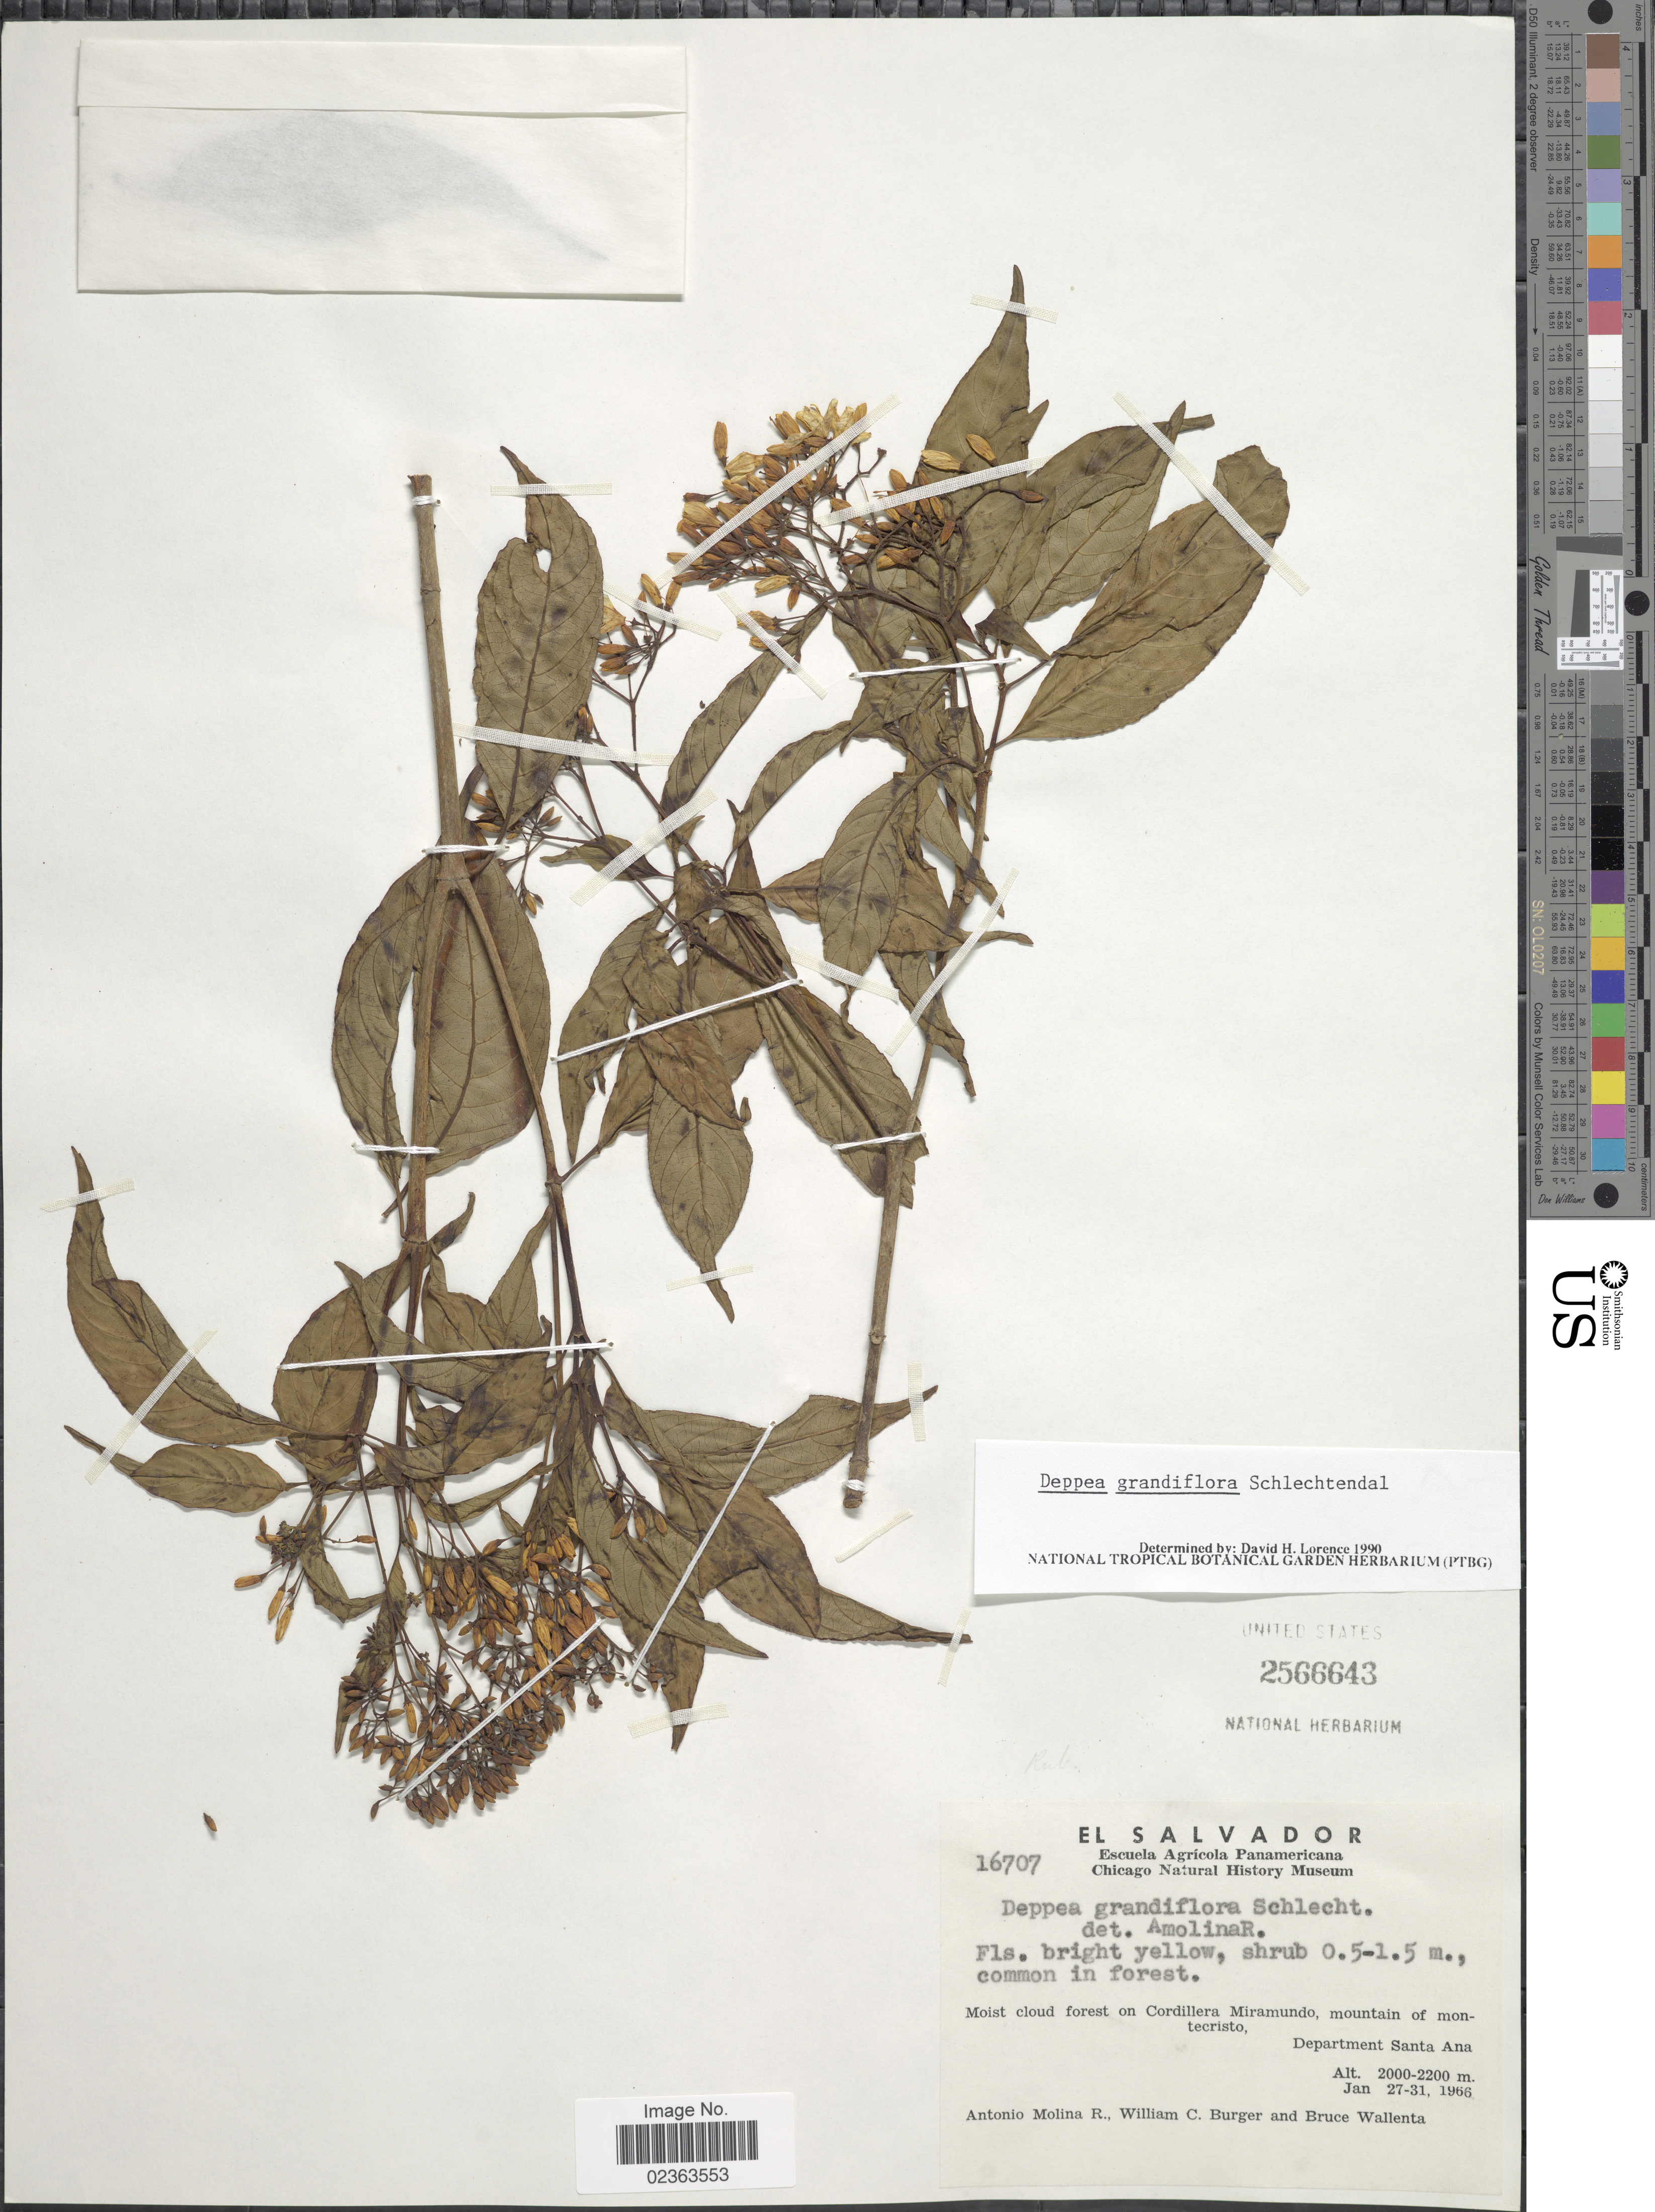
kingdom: Plantae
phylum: Tracheophyta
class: Magnoliopsida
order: Gentianales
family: Rubiaceae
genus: Deppea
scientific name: Deppea grandiflora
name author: Schltdl.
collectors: A. Molina R., W. Burger & B. Wallenta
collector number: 16707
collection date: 1966-01-27/1966-01-31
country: El Salvador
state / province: Santa Ana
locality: Common in forest, Moist cloud forest on Cordillera Miramundo, mountain of montecristo, Department Santa Ana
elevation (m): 2000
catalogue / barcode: US 2566643